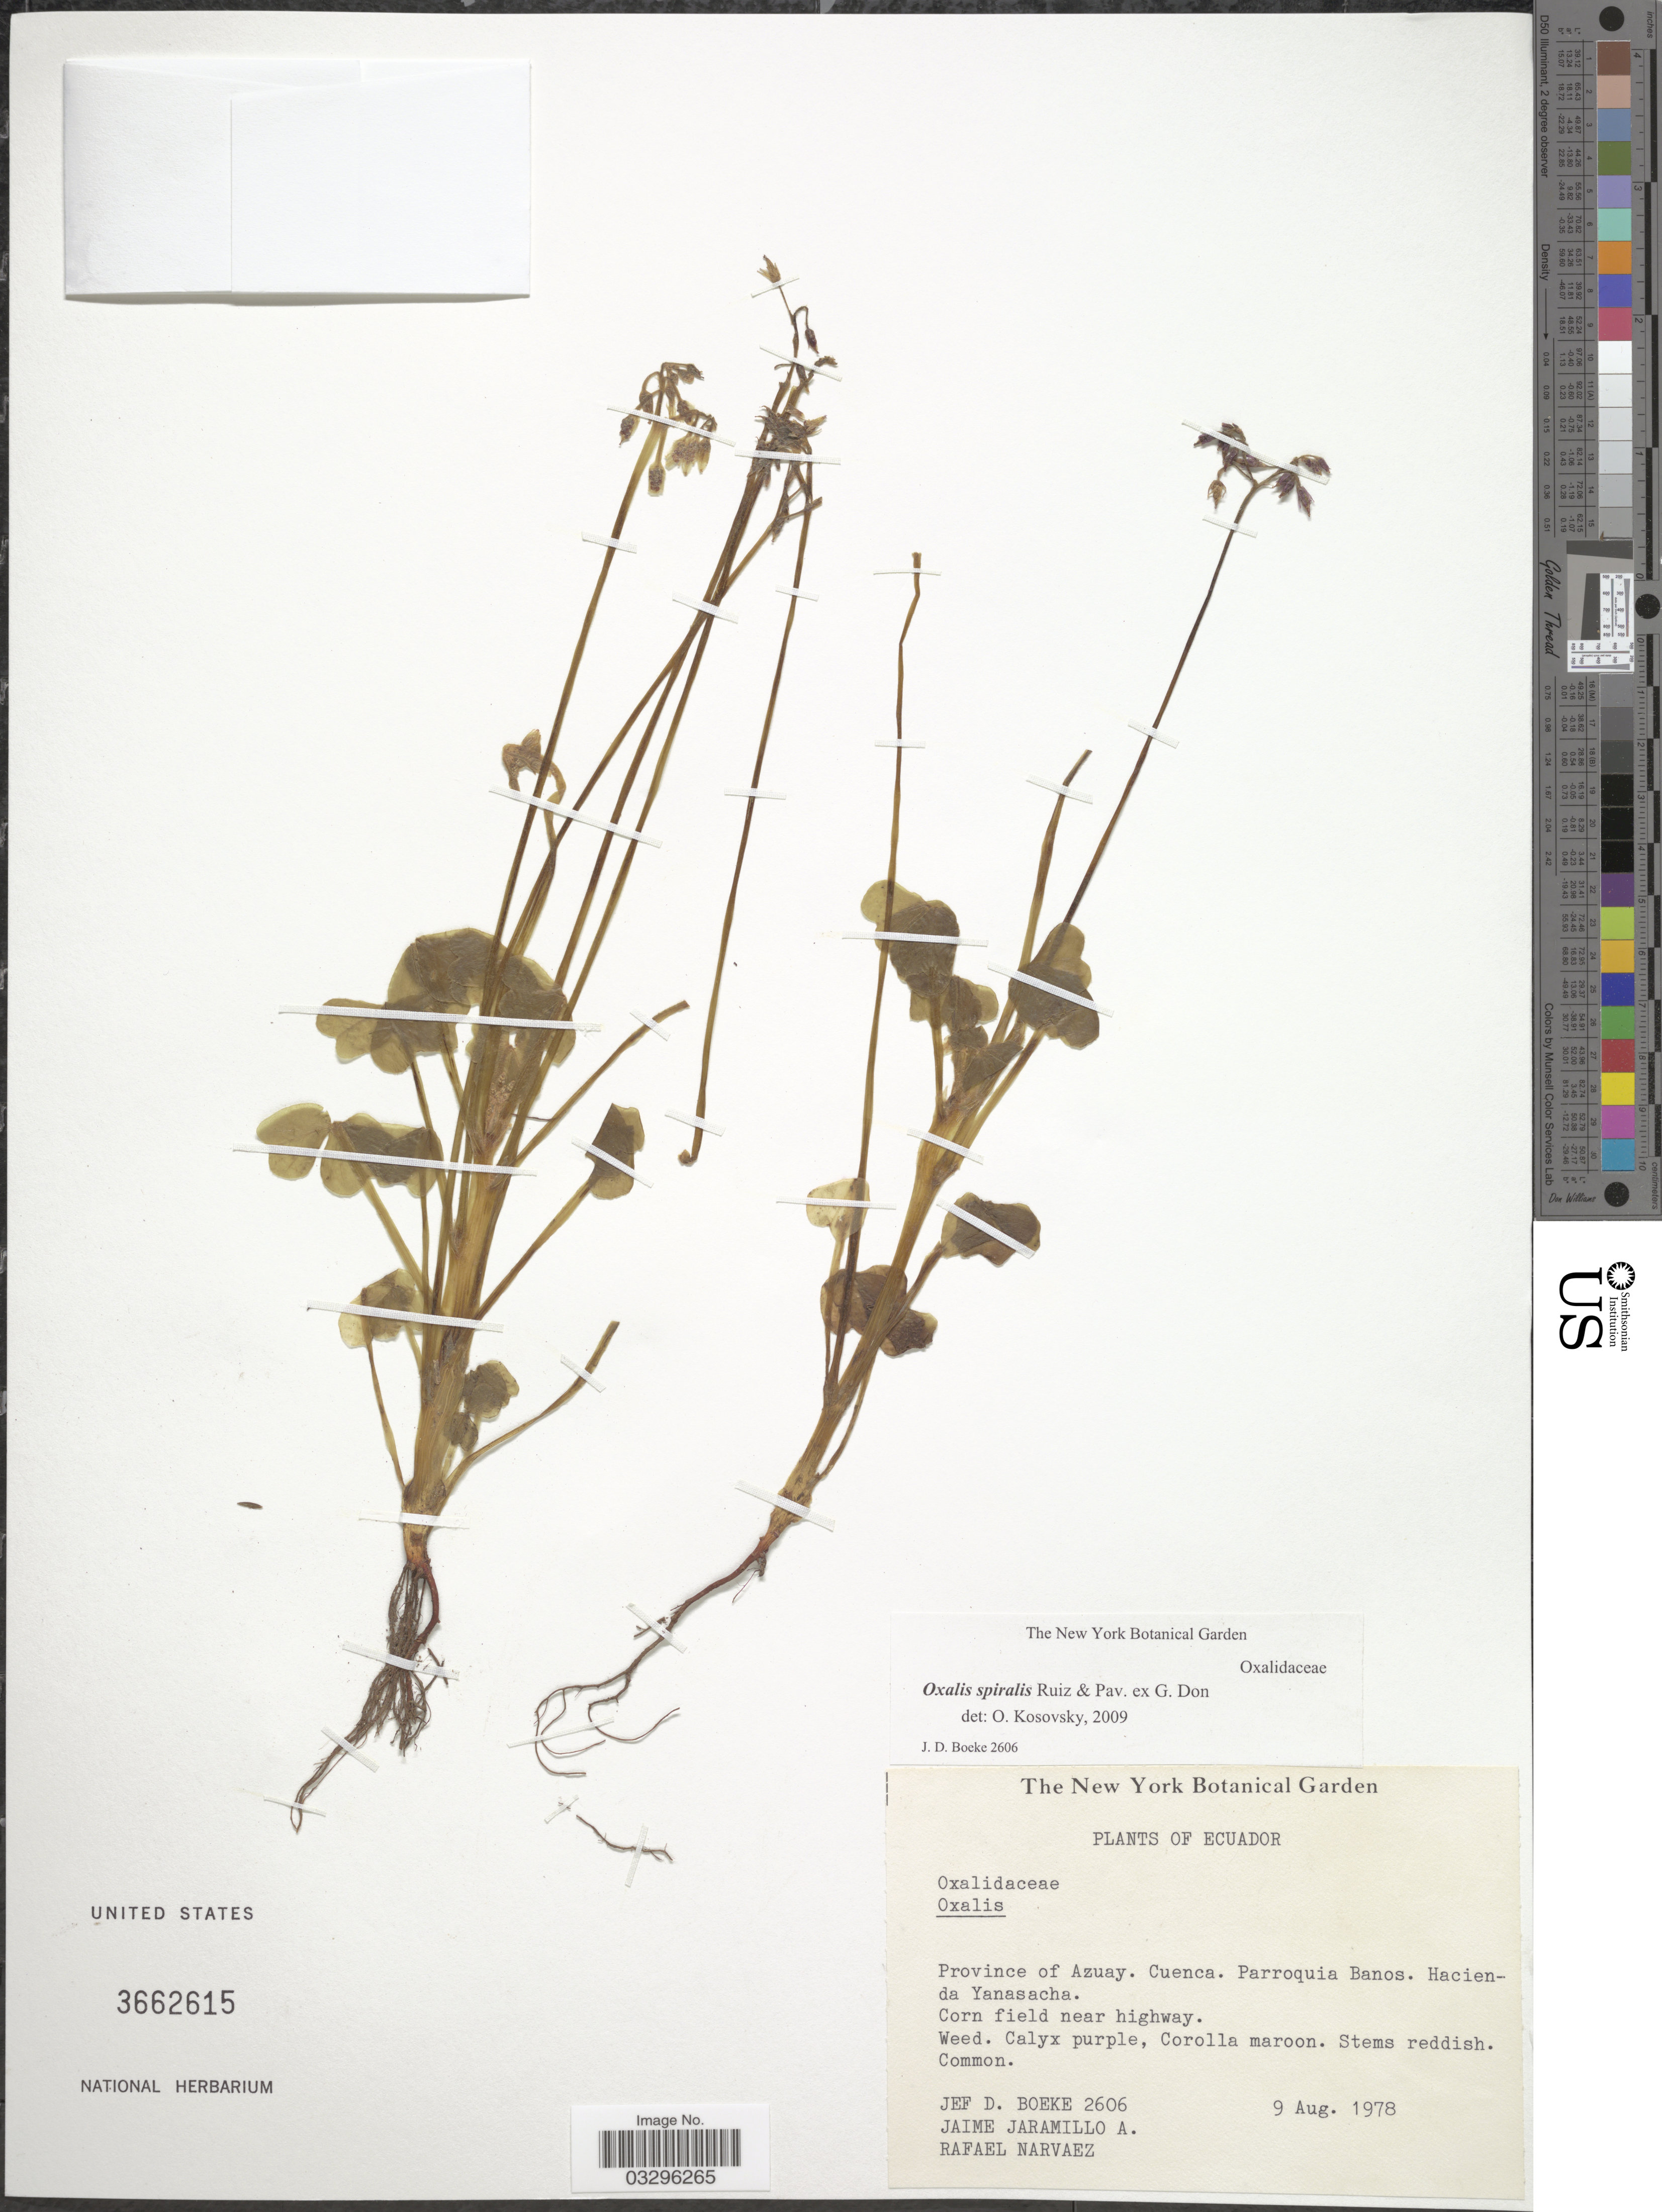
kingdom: Plantae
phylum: Tracheophyta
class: Magnoliopsida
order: Oxalidales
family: Oxalidaceae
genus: Oxalis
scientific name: Oxalis spiralis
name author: Ruiz & Pav. ex G. Don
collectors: J. Boeke, J. L. Jaramillo & R. Narváez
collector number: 2606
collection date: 1978-08-09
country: Ecuador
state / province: Azuay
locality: Cuenca. Parroquia Banos. Hacienda Yanasacha.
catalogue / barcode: US 3662615